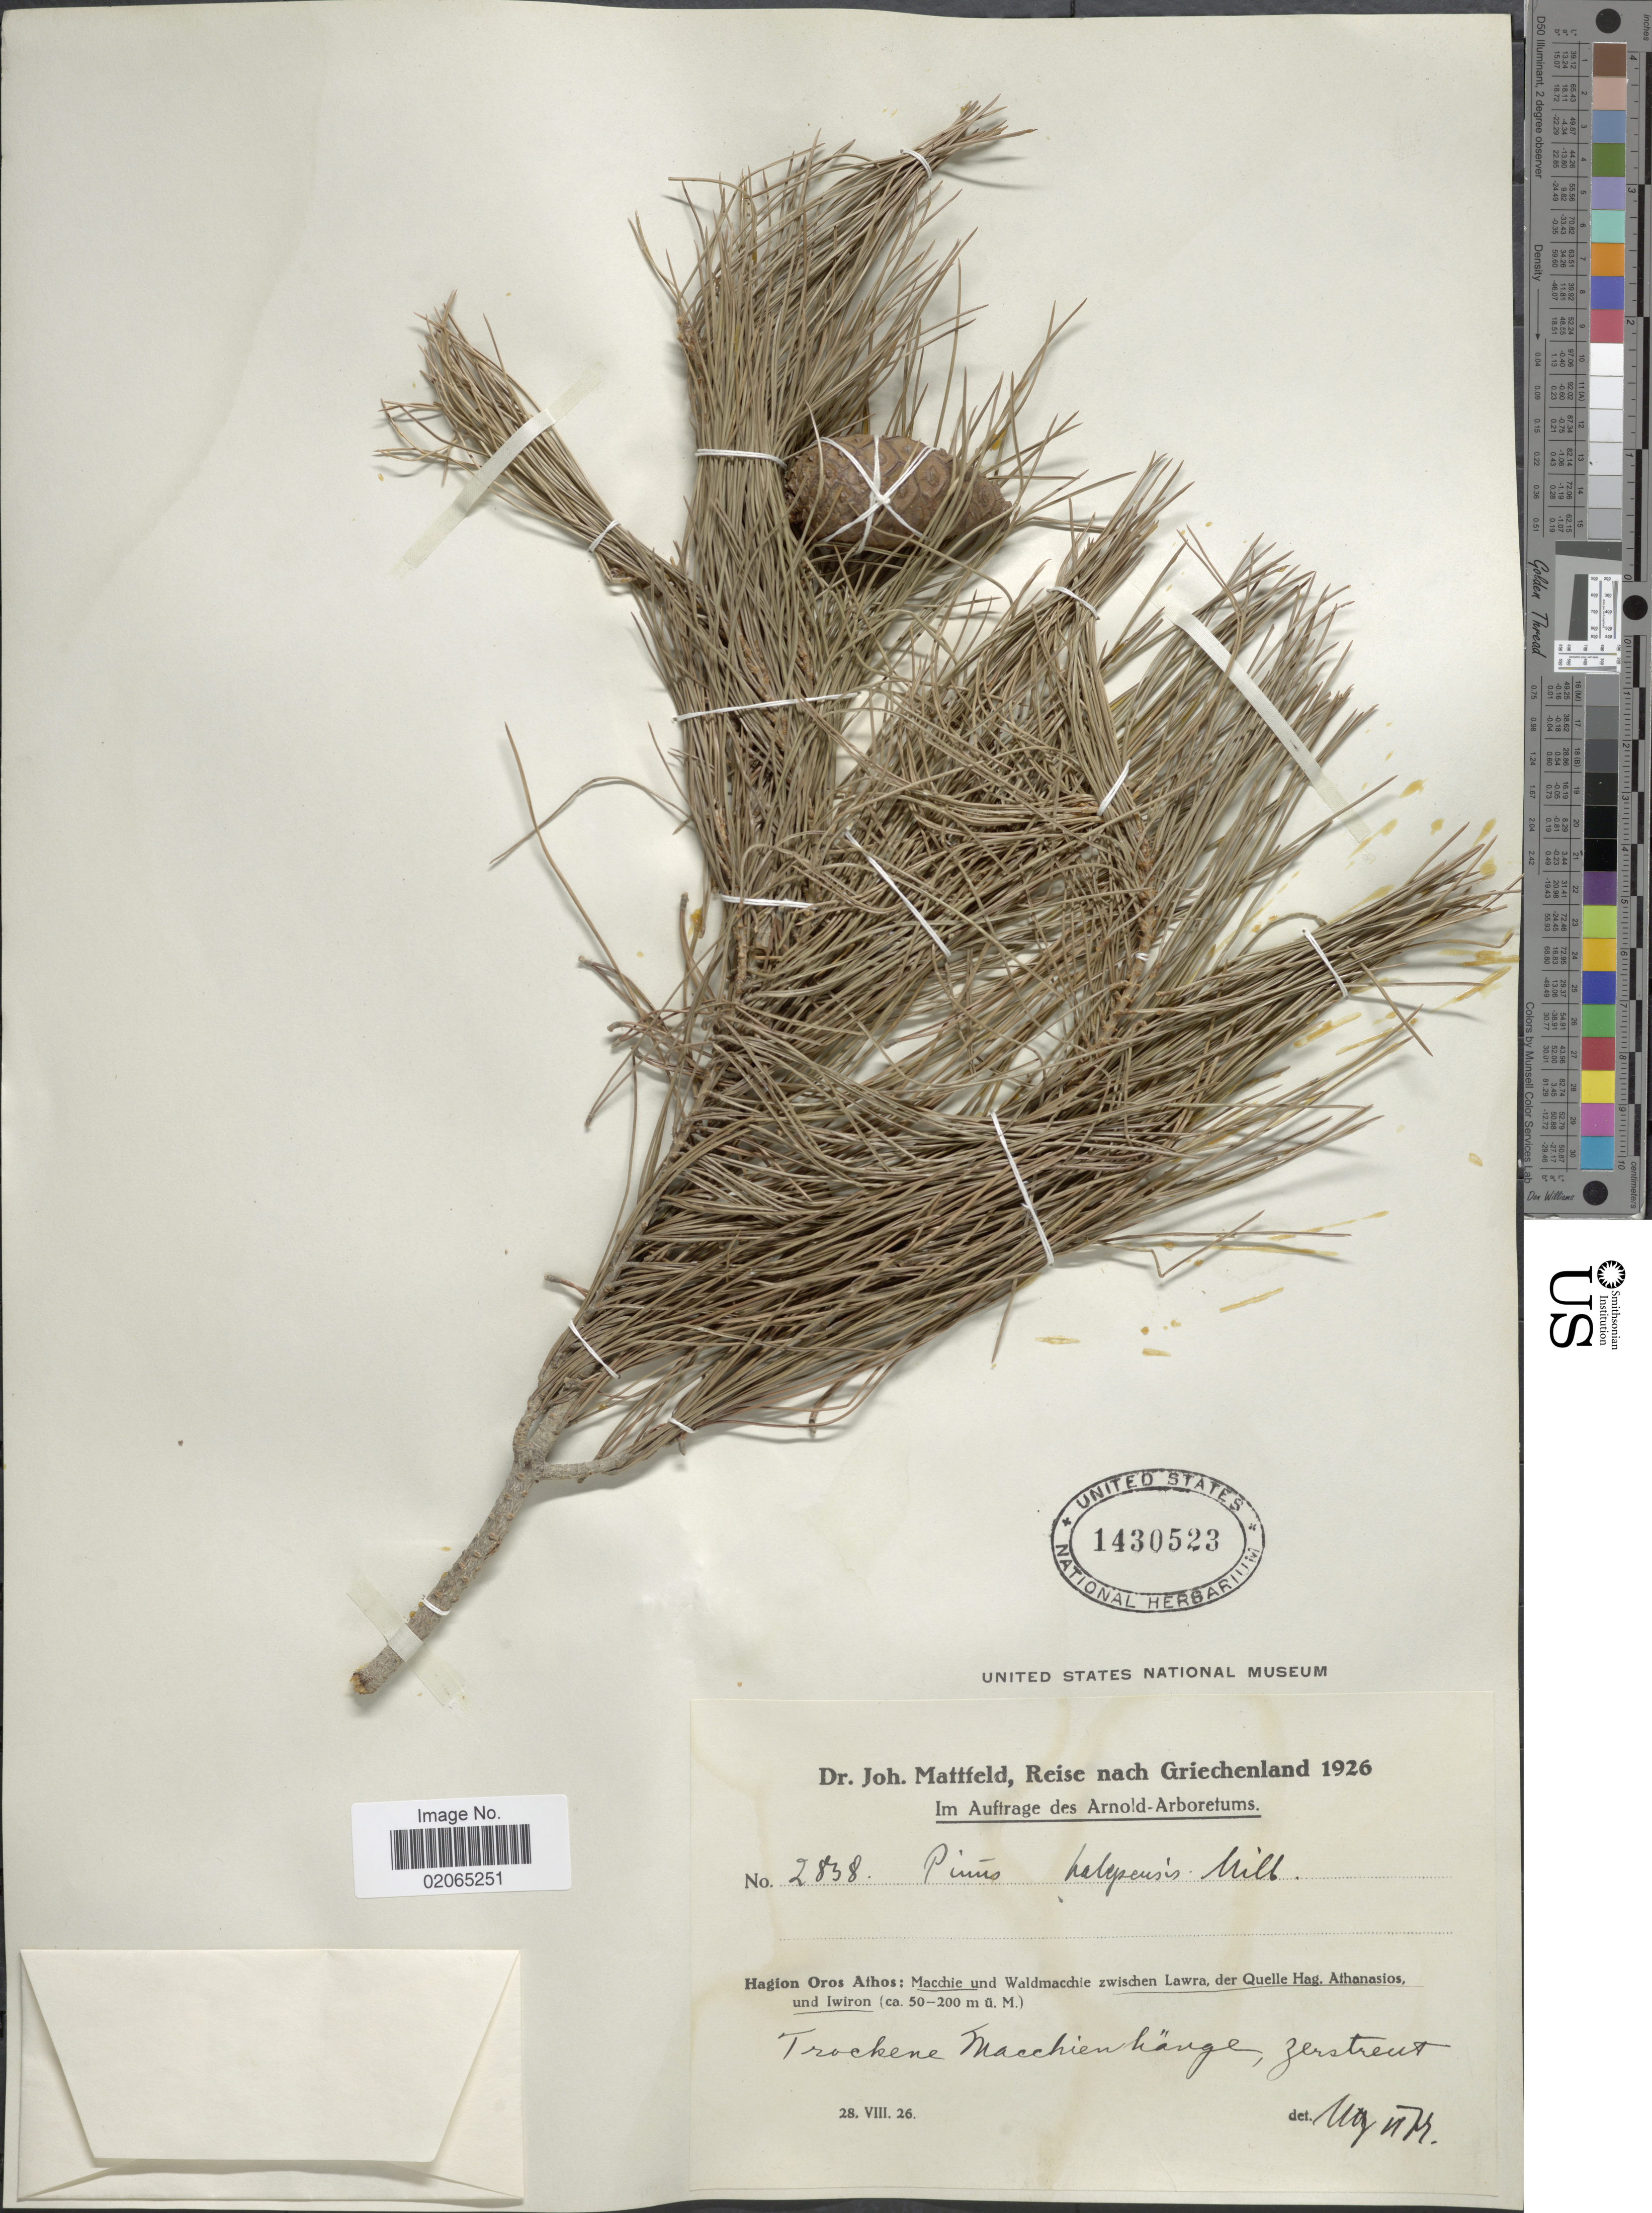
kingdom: Plantae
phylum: Tracheophyta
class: Pinopsida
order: Pinales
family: Pinaceae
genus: Pinus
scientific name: Pinus halepensis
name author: Mill.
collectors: J. Mattfeld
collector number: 2838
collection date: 1926-08-28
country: Greece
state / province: Mount Athoa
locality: Hagion Oros Athos: Macchie und Waldmacchie zwischen Lawra, der Quelle Hag, Athanasios, und Iwiron. Trockene Macchien hänge, zerstreut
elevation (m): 50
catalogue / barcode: US 1430523